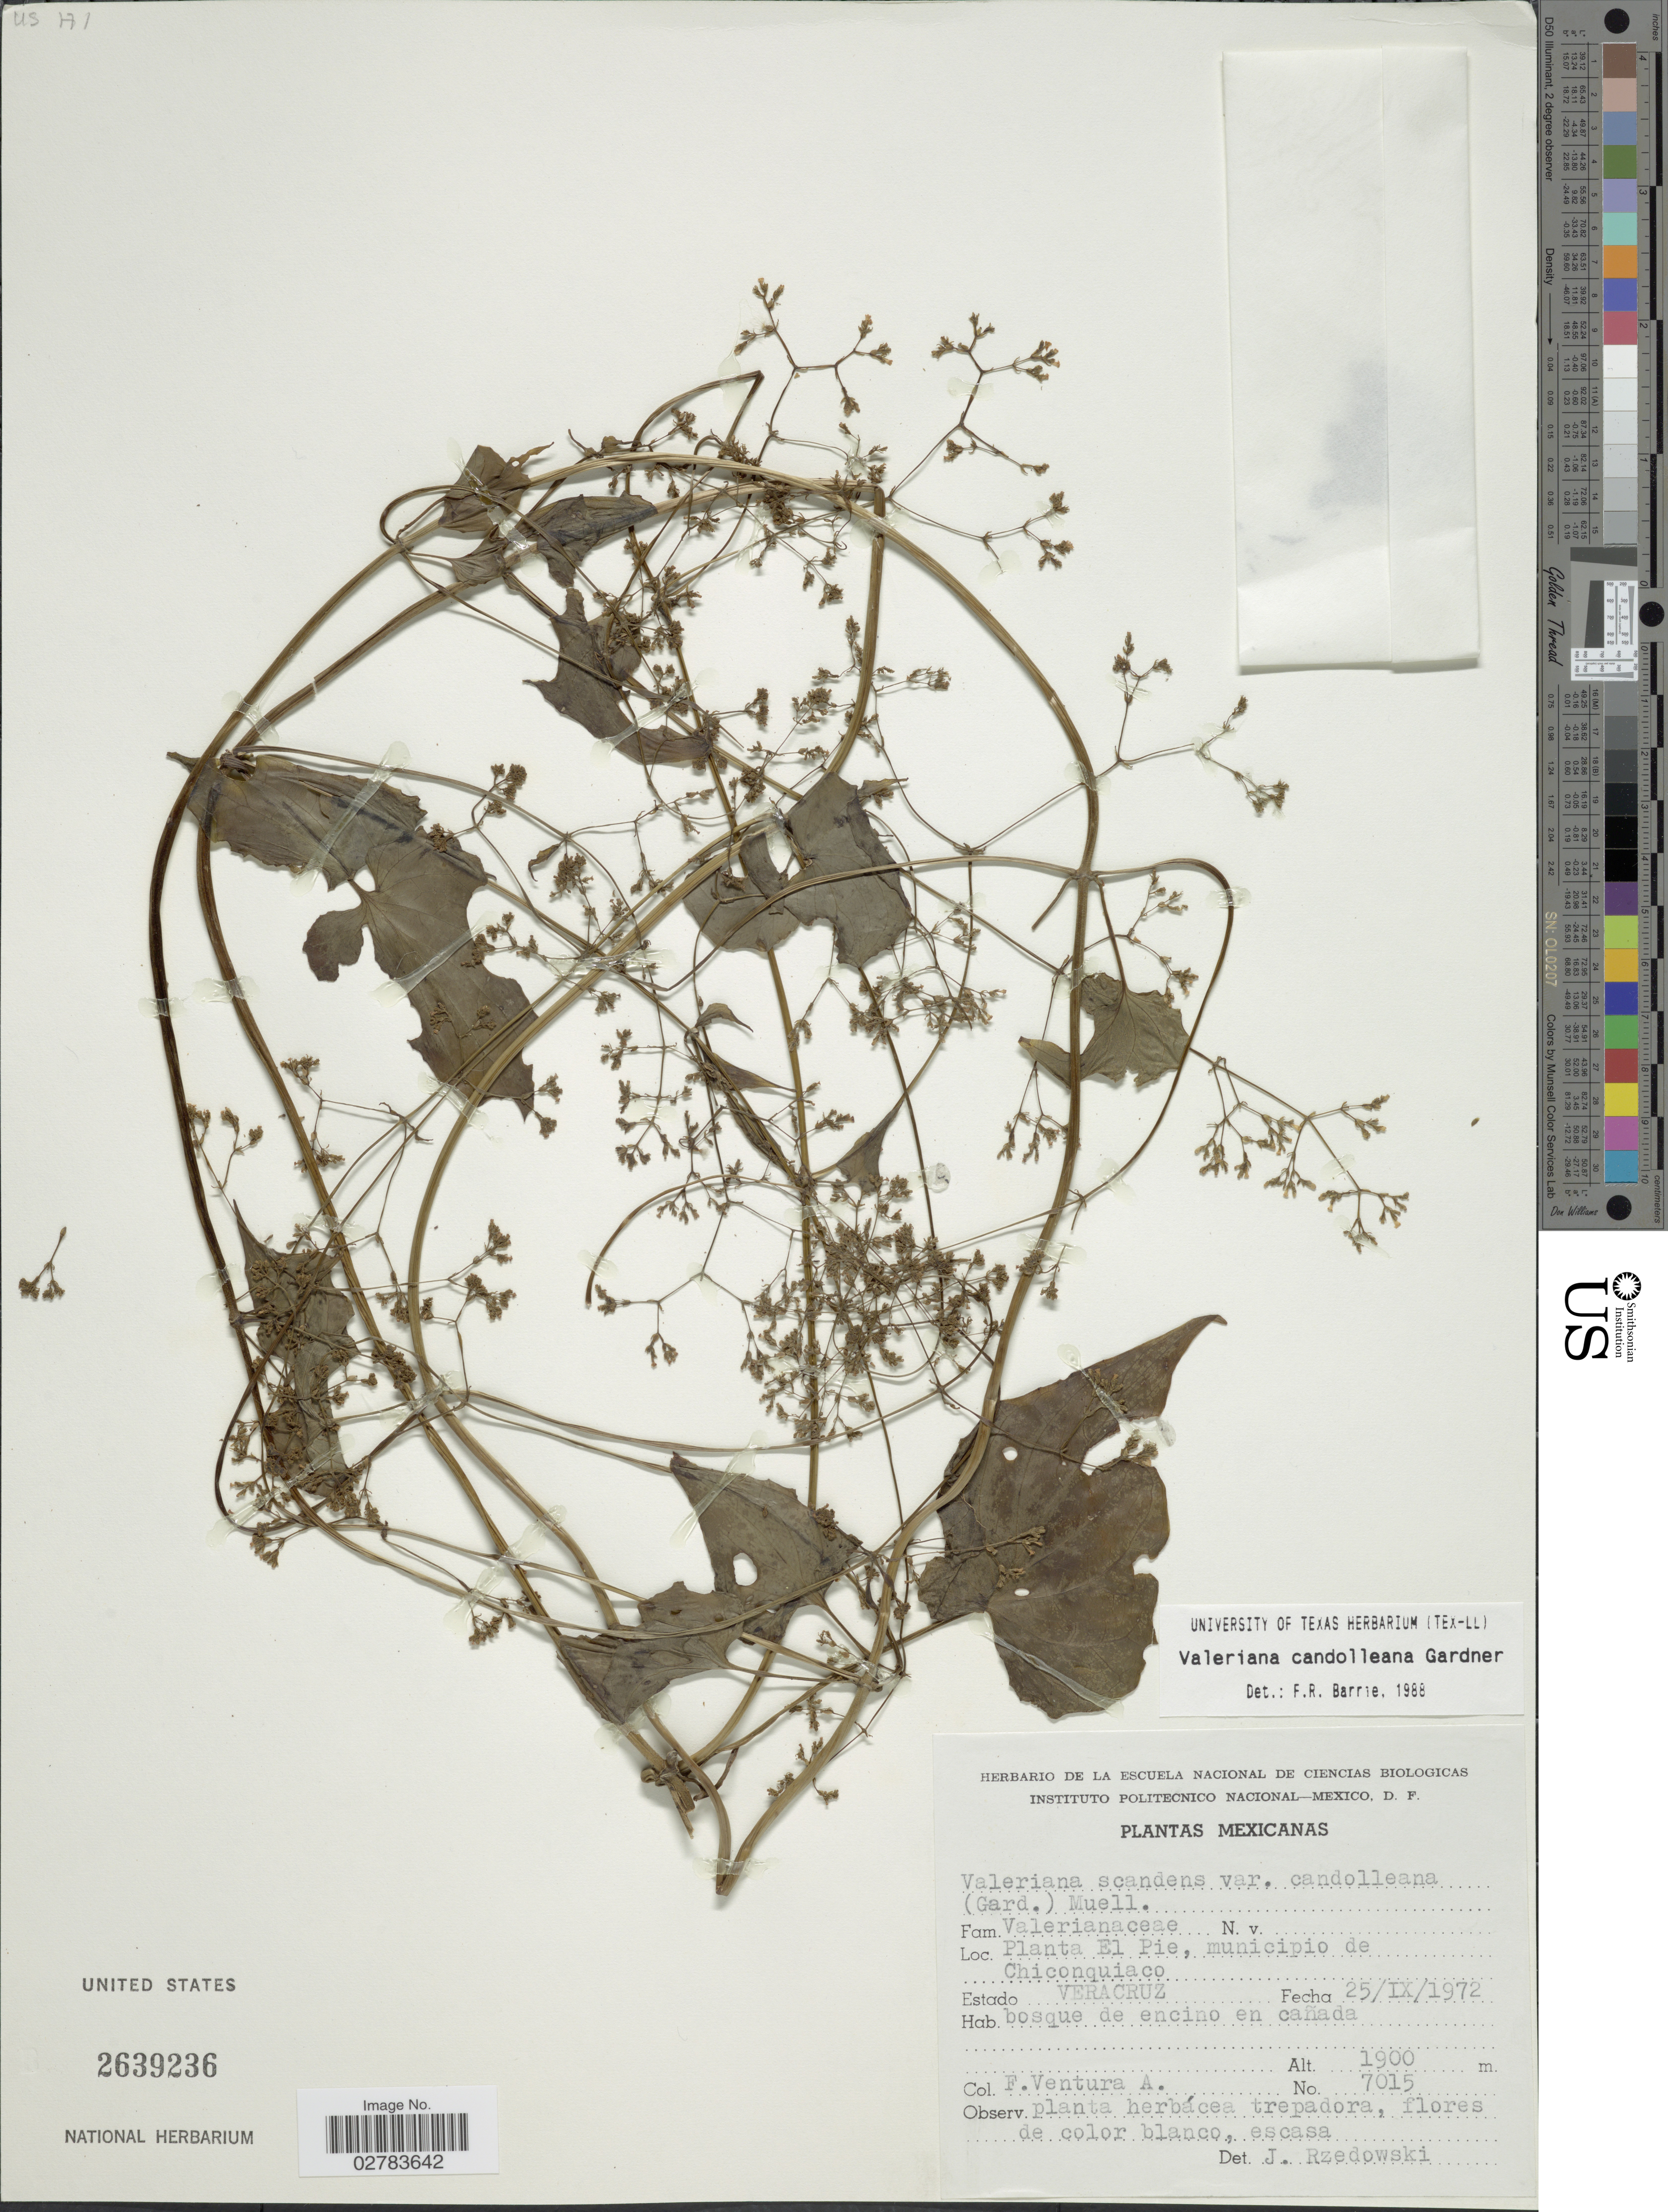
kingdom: Plantae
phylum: Tracheophyta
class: Magnoliopsida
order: Dipsacales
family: Caprifoliaceae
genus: Valeriana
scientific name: Valeriana candolleana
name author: Gardner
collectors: F. Ventura A.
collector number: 7015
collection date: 1972-09-25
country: Mexico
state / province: Veracruz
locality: Planta El Pie, municipio de Chiconquiaco.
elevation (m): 1900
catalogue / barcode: US 2639236